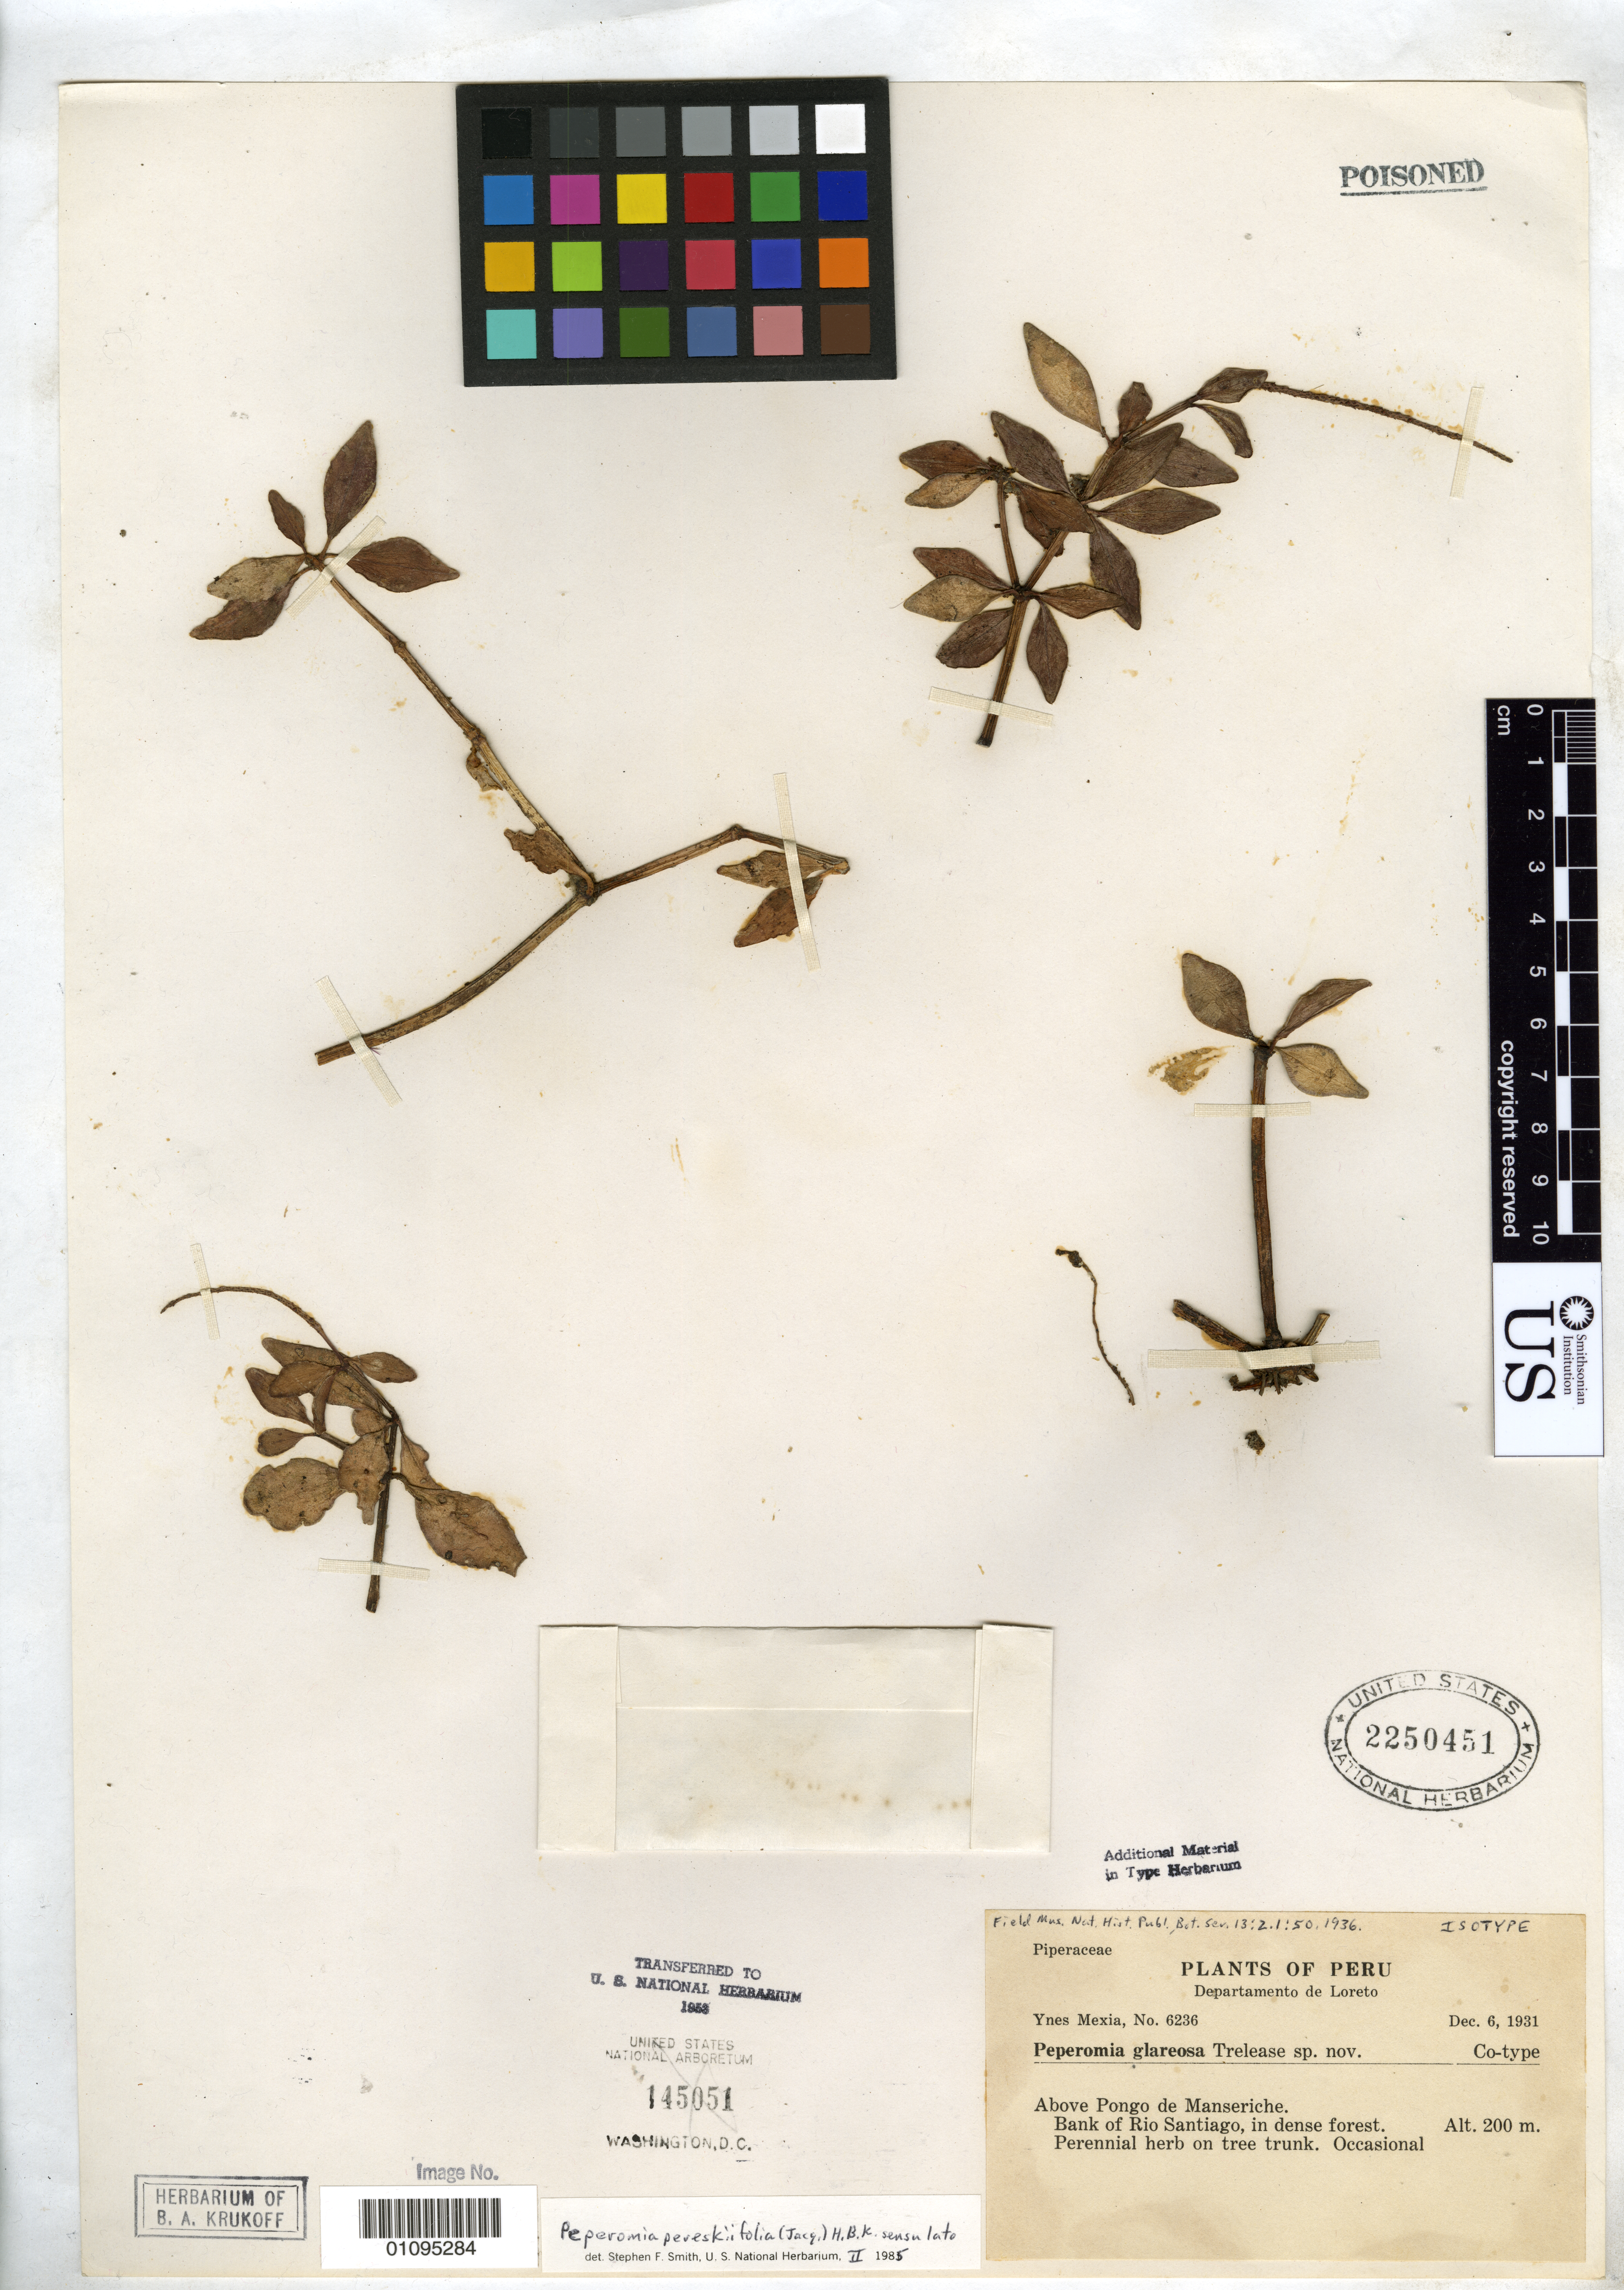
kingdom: Plantae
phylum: Tracheophyta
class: Magnoliopsida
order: Piperales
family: Piperaceae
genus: Peperomia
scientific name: Peperomia glareosa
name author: Trel. in J.F. Macbr.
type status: Isotype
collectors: Y. Mexia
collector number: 6236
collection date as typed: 06 Dec 1931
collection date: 1931-12-06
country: Peru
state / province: Loreto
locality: Above Pongo de Manseriche, bank of Rio Santiago.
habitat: In dense forest.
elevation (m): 200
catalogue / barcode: US 2550451